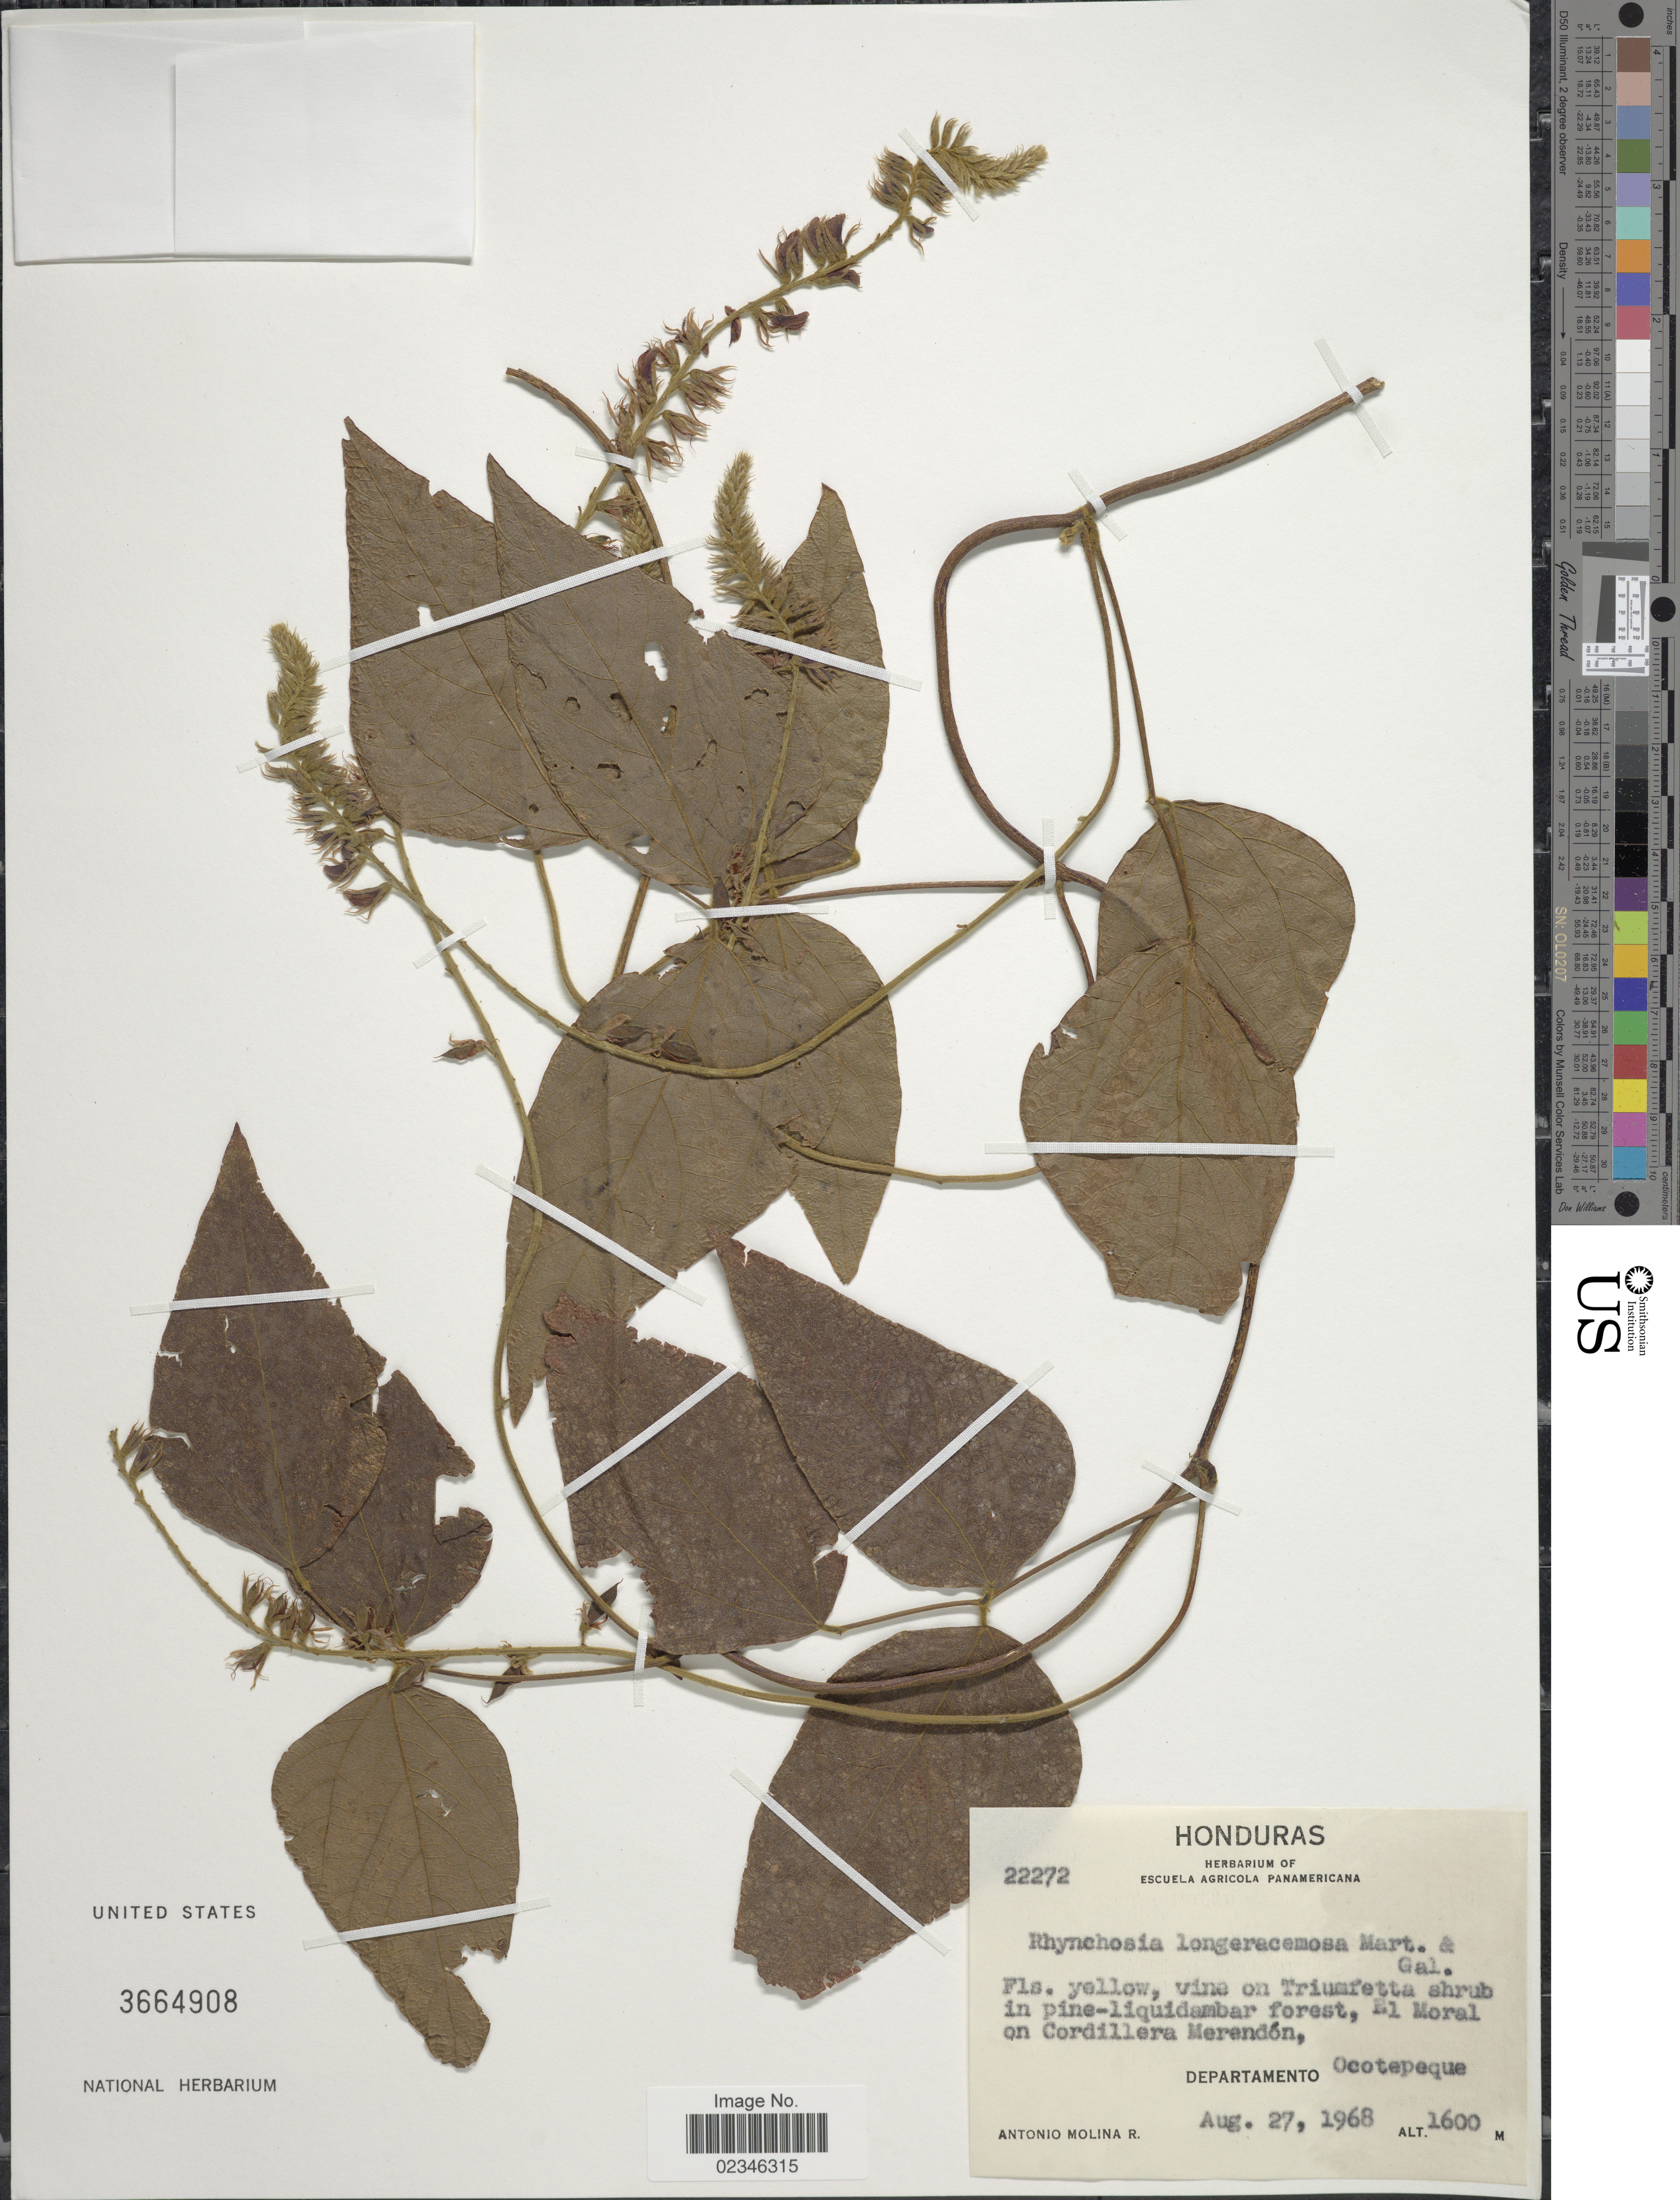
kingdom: Plantae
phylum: Tracheophyta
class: Magnoliopsida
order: Fabales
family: Fabaceae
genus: Rhynchosia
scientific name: Rhynchosia longeracemosa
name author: M. Martens & Galeotti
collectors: A. Molina R.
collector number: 22272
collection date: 1968-08-27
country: Honduras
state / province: Ocotepeque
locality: Vine on Triumfetta shrub in pine-liquidambar forest, El Moral on Cordillera Merendón, Departamento Ocotepeque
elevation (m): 1600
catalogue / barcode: US 3664908